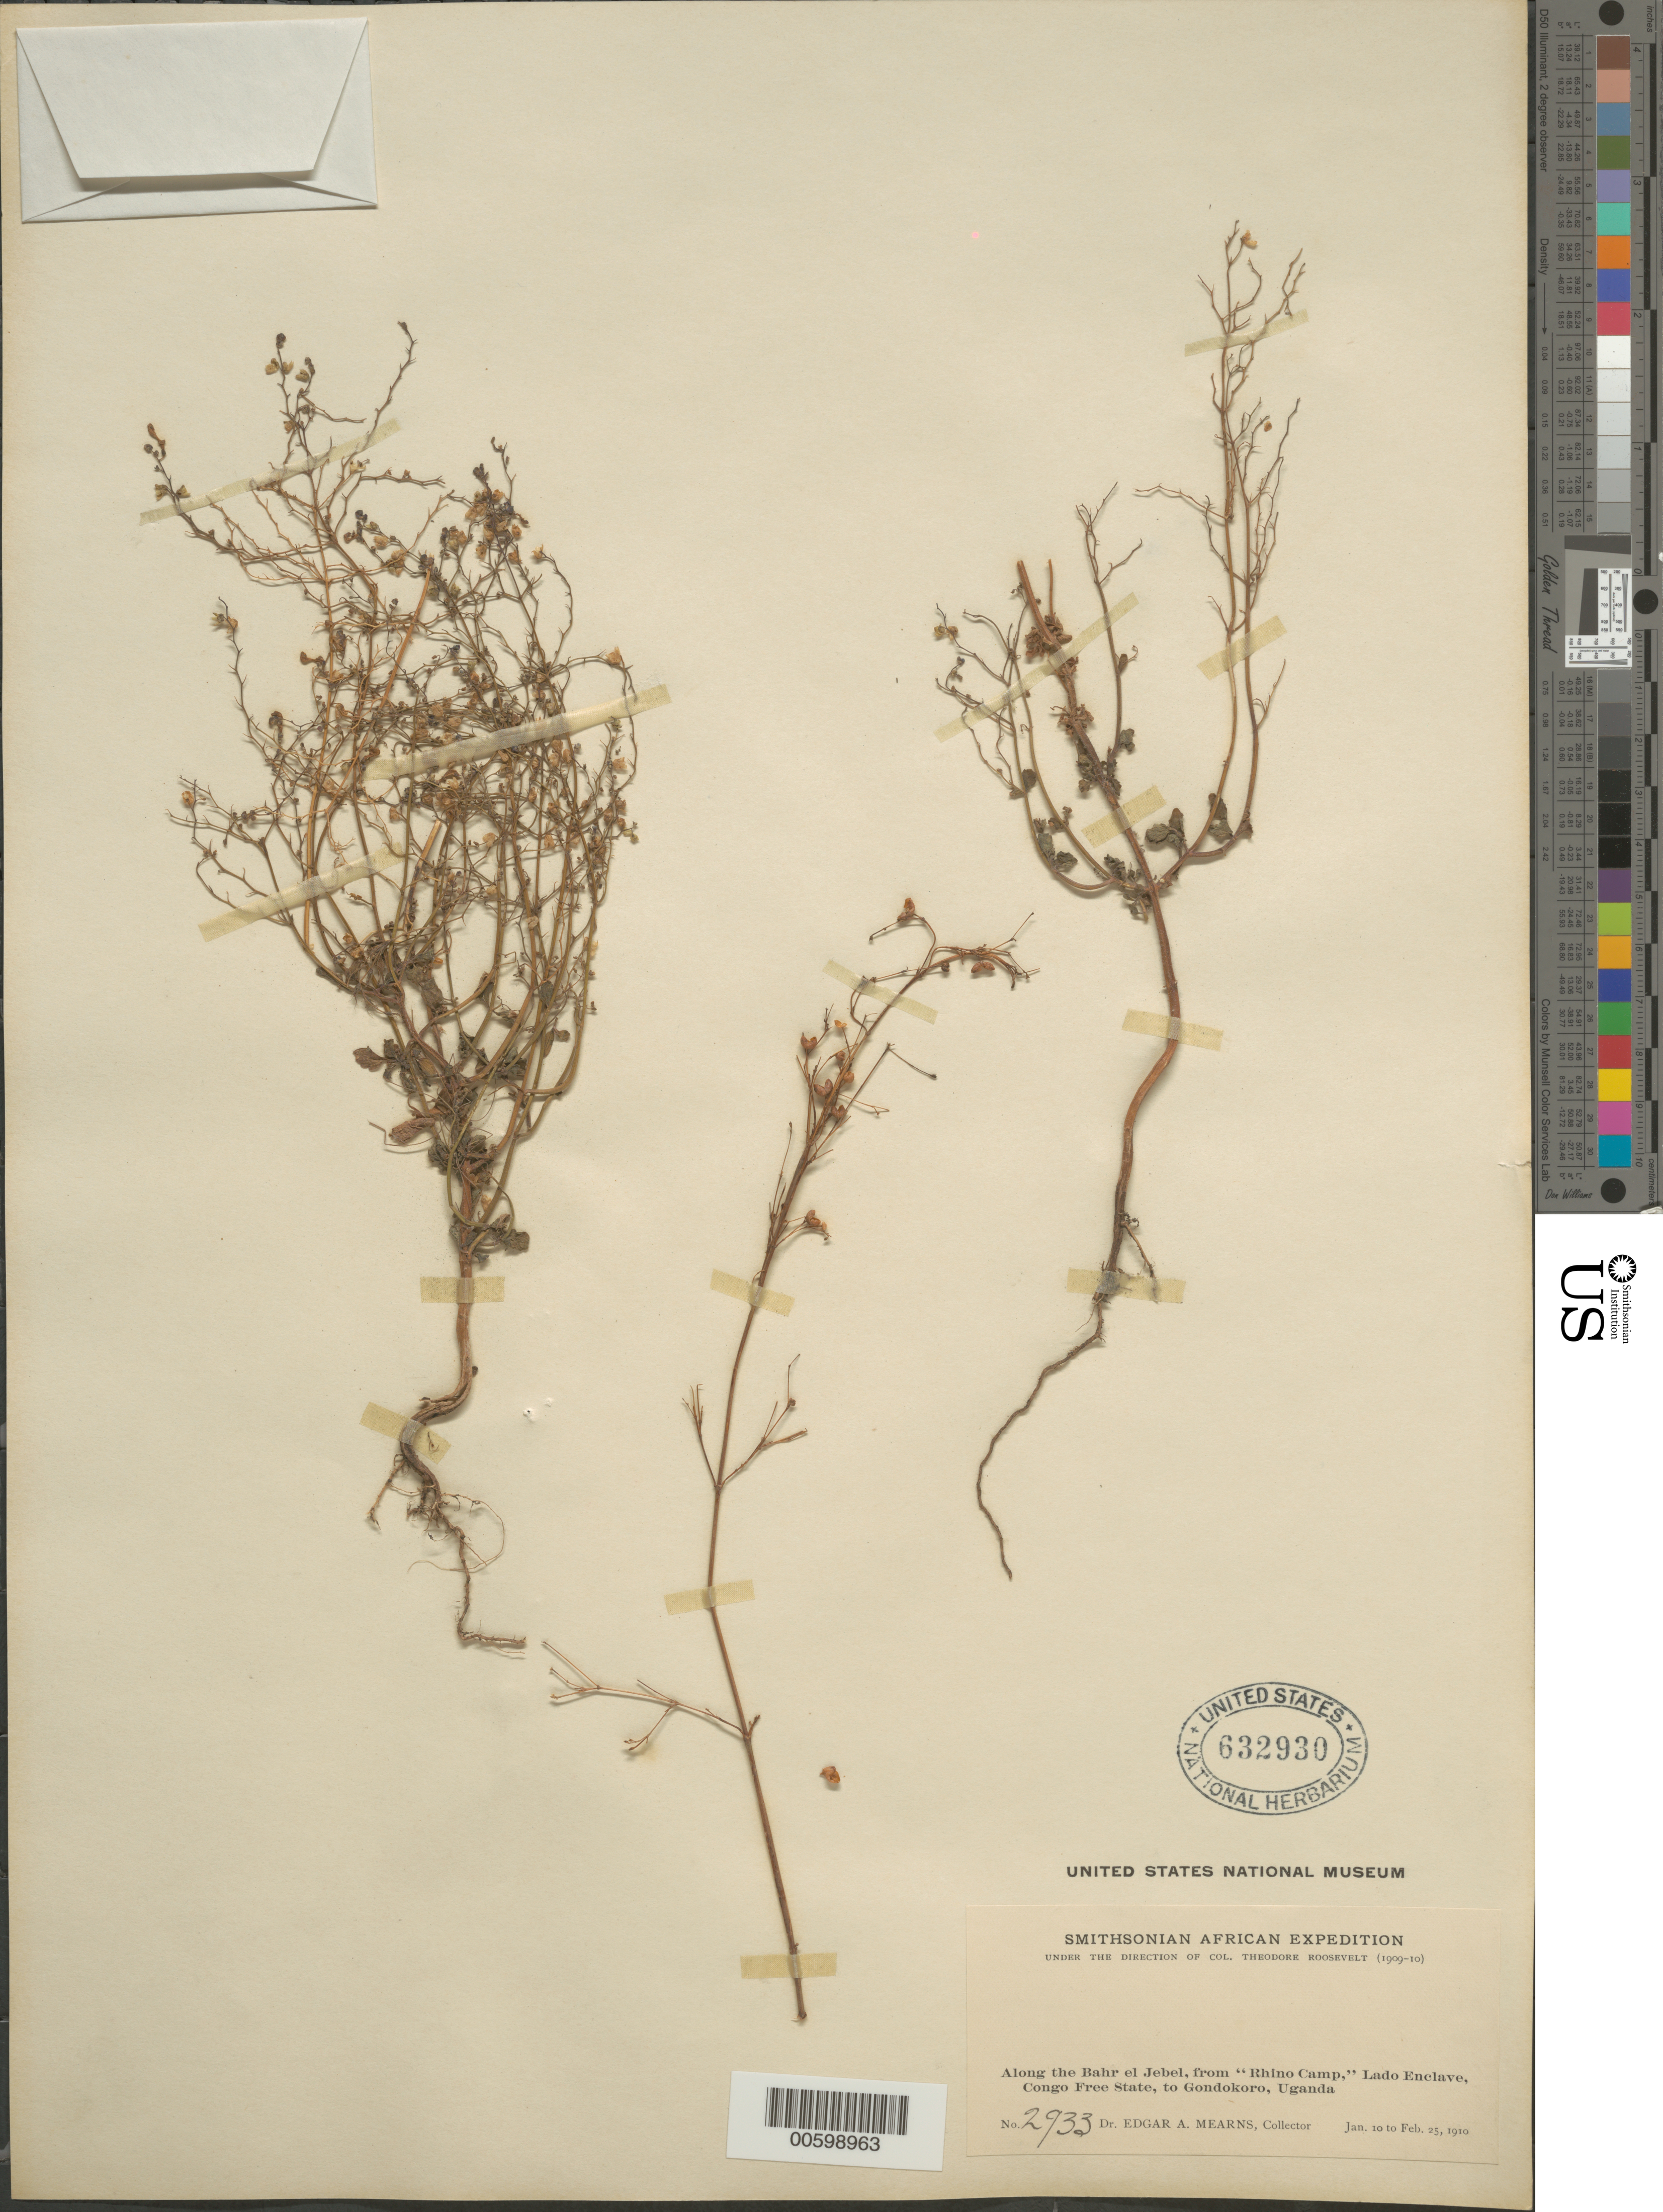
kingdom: Plantae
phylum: Tracheophyta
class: Magnoliopsida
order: Lamiales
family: Scrophulariaceae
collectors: E. A. Mearns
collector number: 2933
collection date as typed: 10 Jan 1910 to 25 Feb 1910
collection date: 1910-01-10/1910-02-25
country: Sudan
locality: Along the Bahr el Jebel, between Nimule and Gondokoro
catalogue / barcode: US 632930